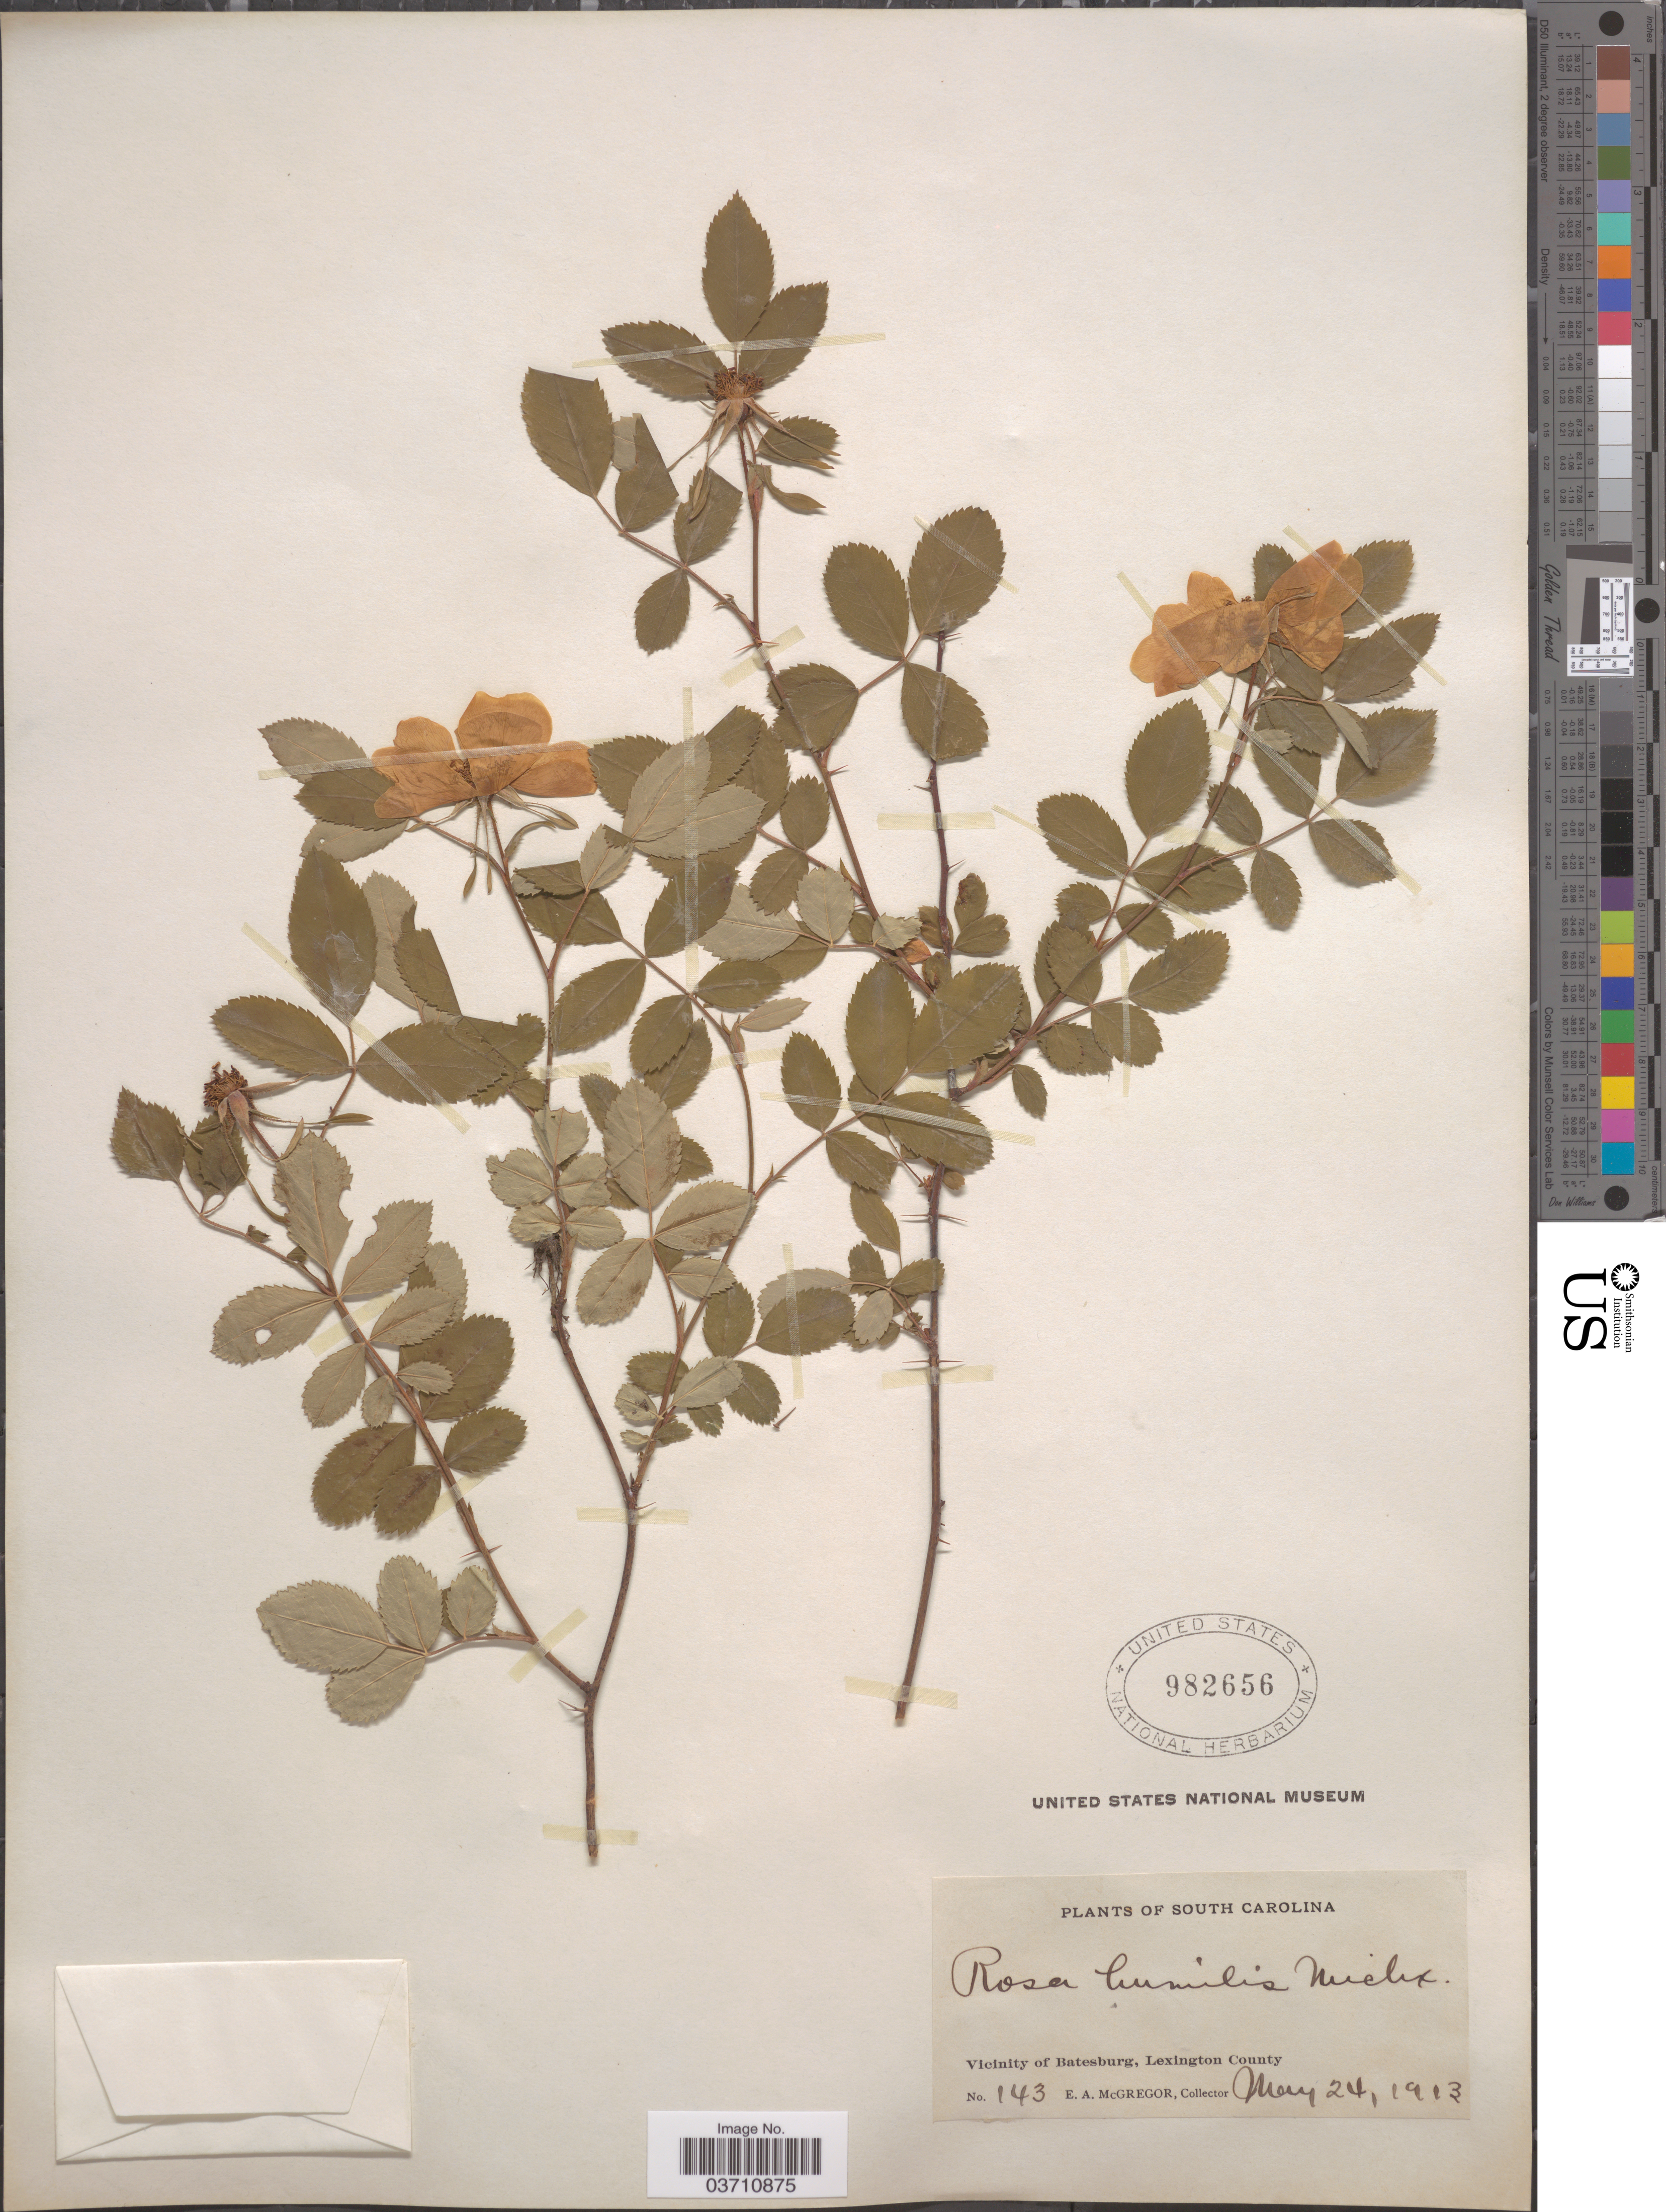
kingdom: Plantae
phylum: Tracheophyta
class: Magnoliopsida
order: Rosales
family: Rosaceae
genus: Rosa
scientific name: Rosa carolina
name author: L.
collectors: E. A. McGregor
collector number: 143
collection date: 1913-05-24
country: United States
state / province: South Carolina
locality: Vicinity of Batesburg, Lexington County.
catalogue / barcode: US 982656